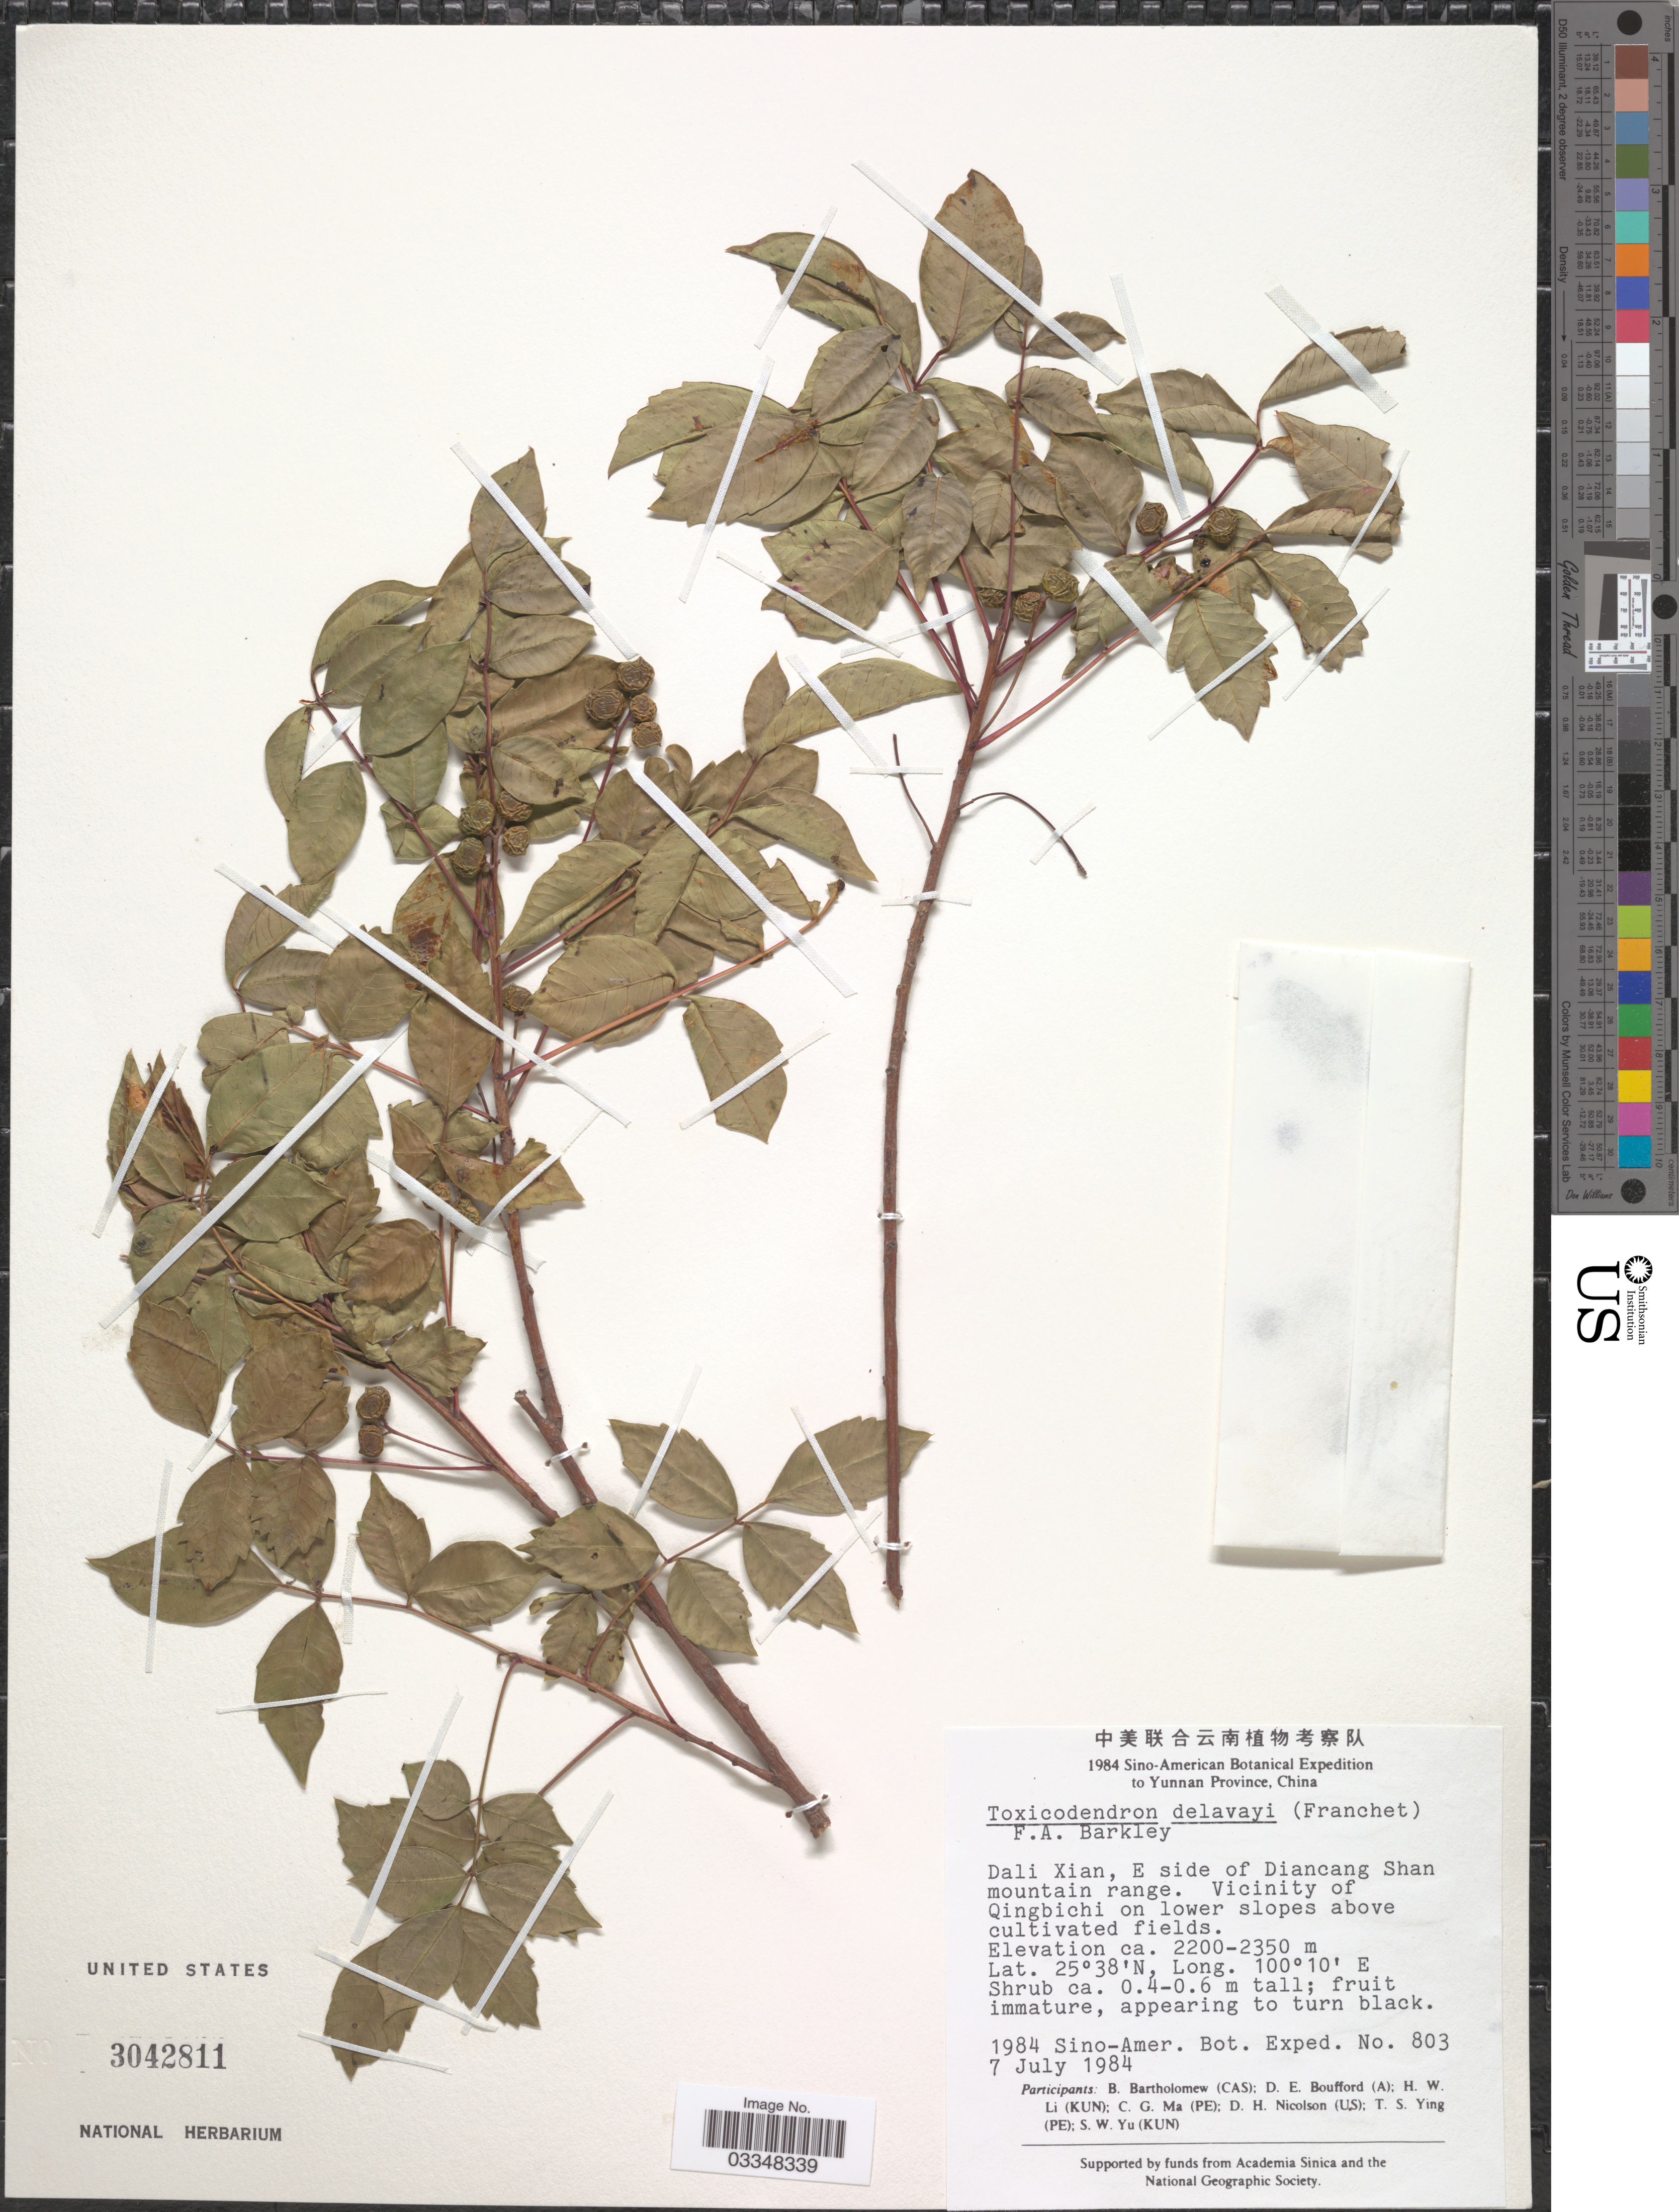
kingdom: Plantae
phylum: Tracheophyta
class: Magnoliopsida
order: Sapindales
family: Anacardiaceae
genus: Toxicodendron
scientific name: Toxicodendron delavayi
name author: (Franch.) F.A. Barkley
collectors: Sino-Amer. Bot. Exped. 1984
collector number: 803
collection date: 1984-07-07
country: China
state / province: Yunnan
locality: Dali Xian, E side of Diancang Shan mountain range. Vicinity of Qingbichi on lower slopes above cultivated fields.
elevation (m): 2200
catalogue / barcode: US 3042811